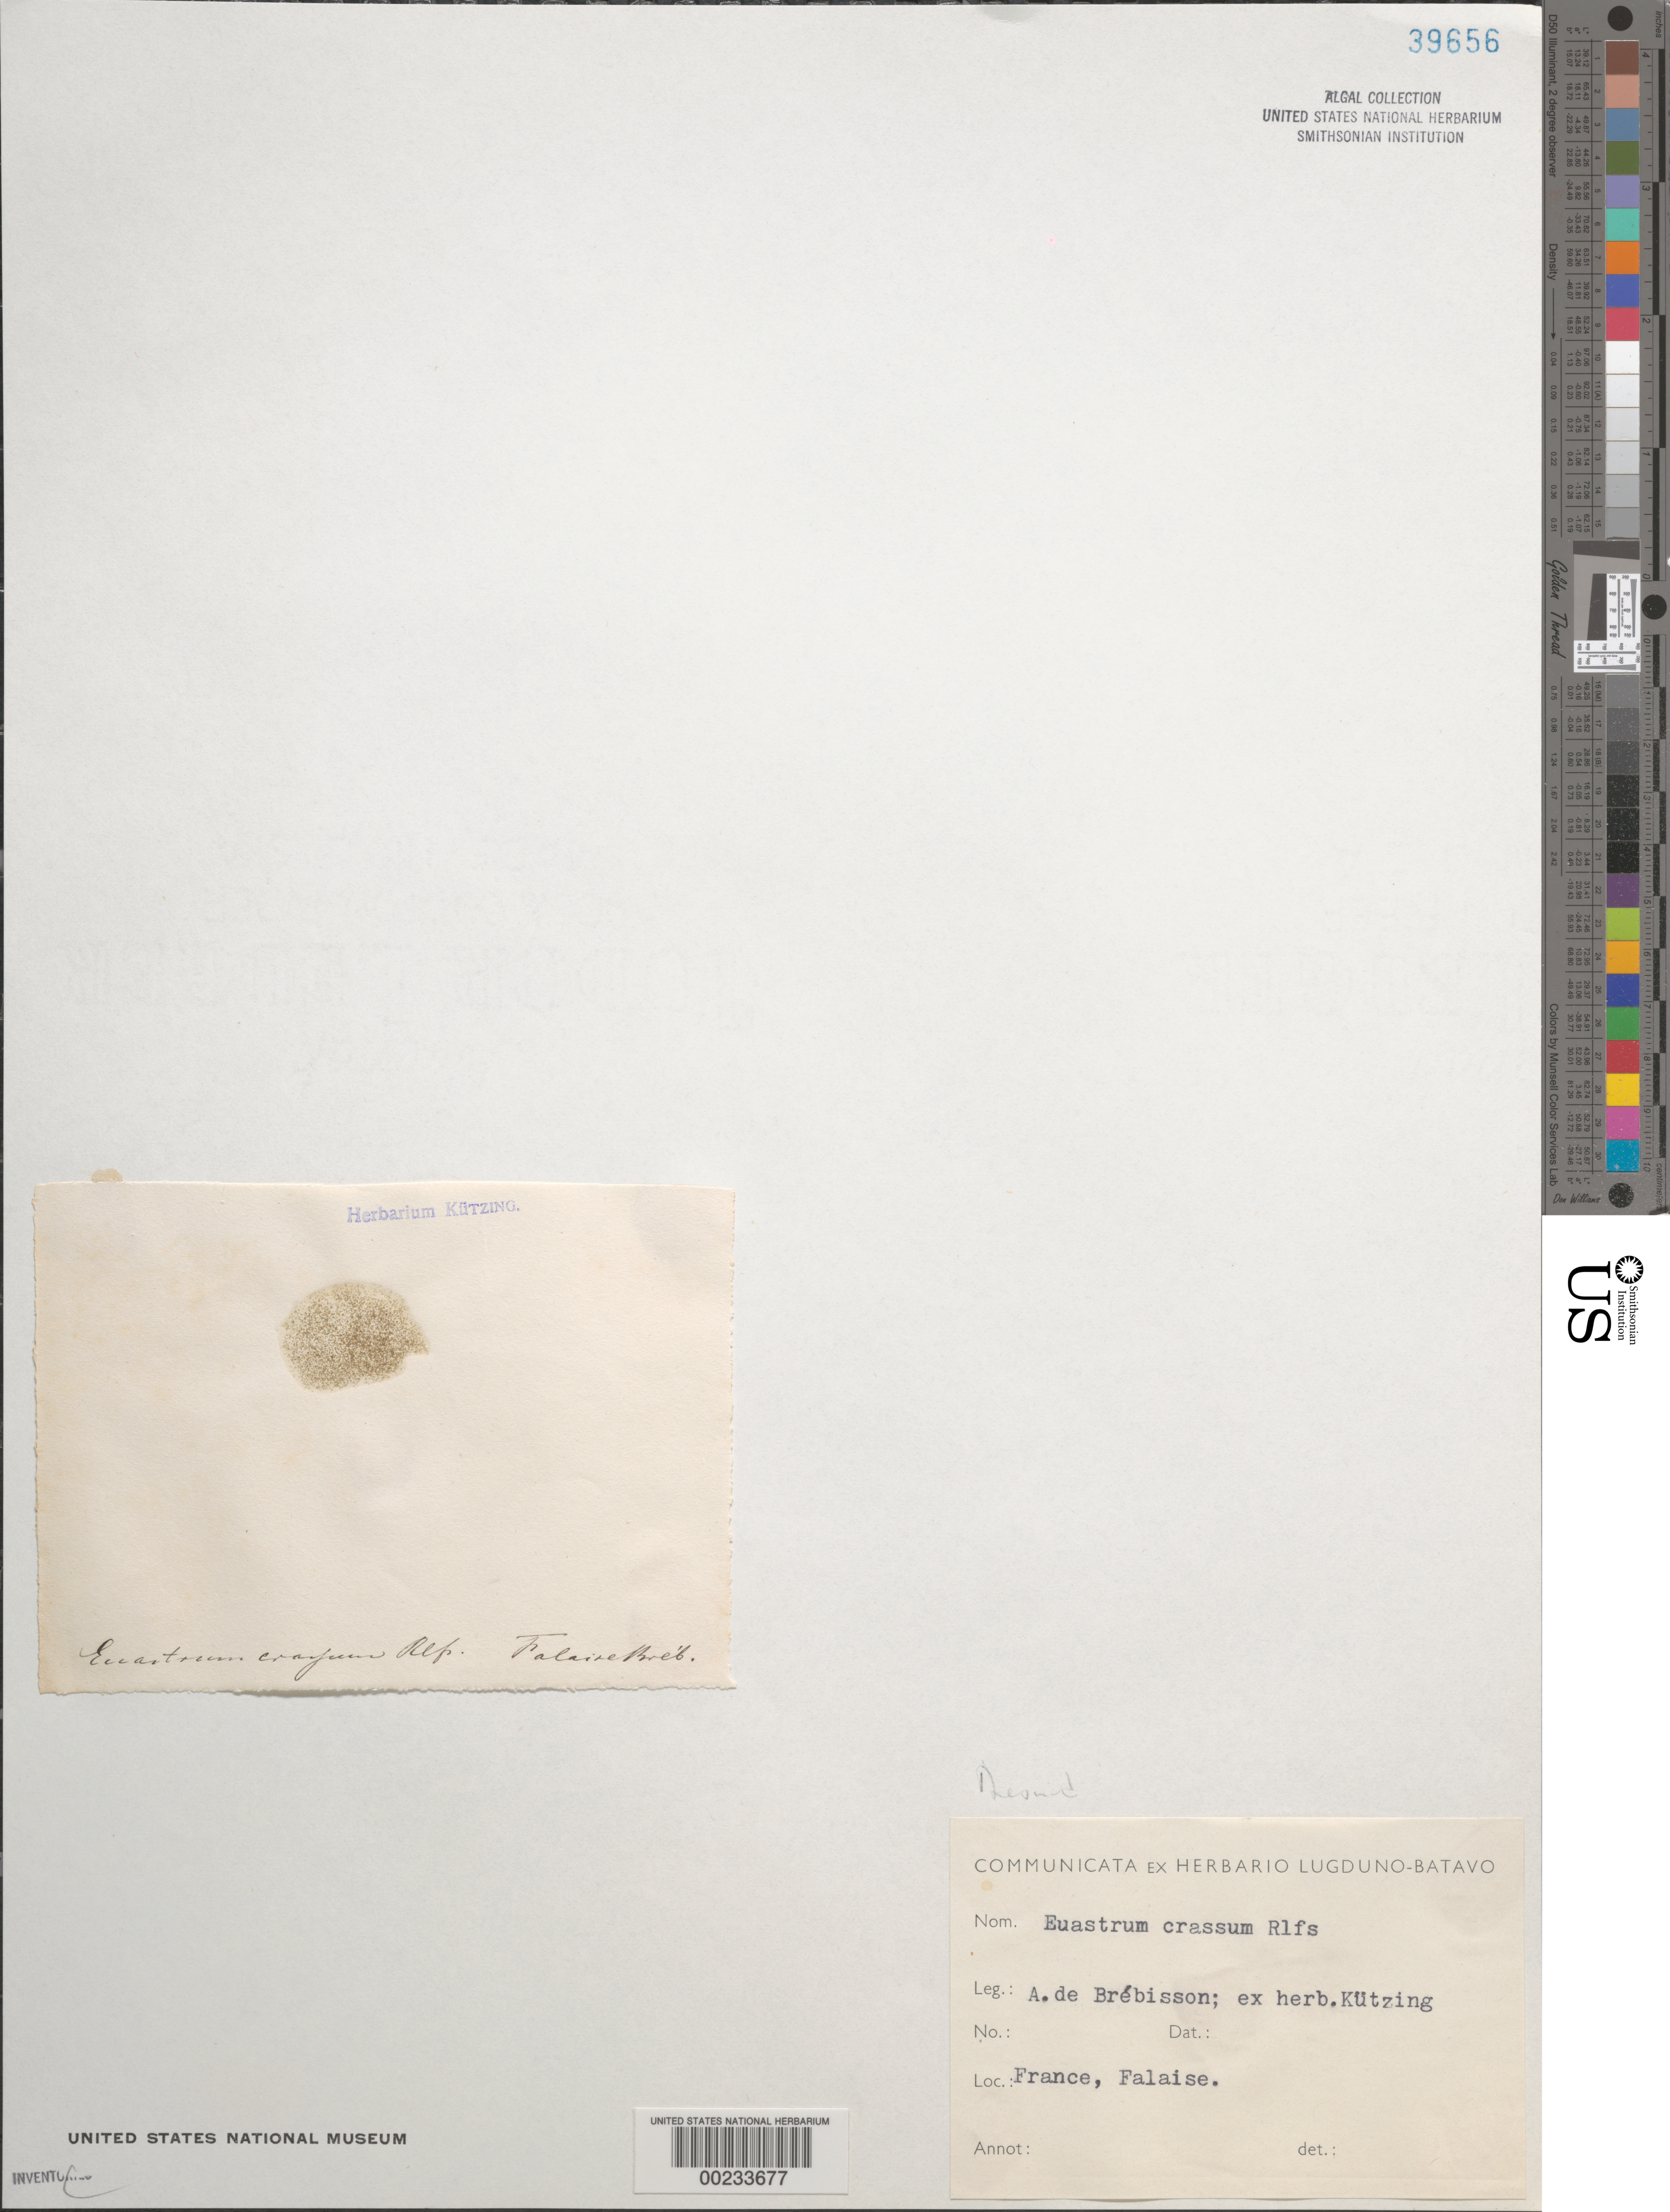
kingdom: Plantae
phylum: Charophyta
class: Zygnematophyceae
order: Zygnematales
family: Desmidiaceae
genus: Euastrum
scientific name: Euastrum crassum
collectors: L. A. de Brébisson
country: France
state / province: Normandie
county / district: Calvados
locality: Falaise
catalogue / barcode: US 39656